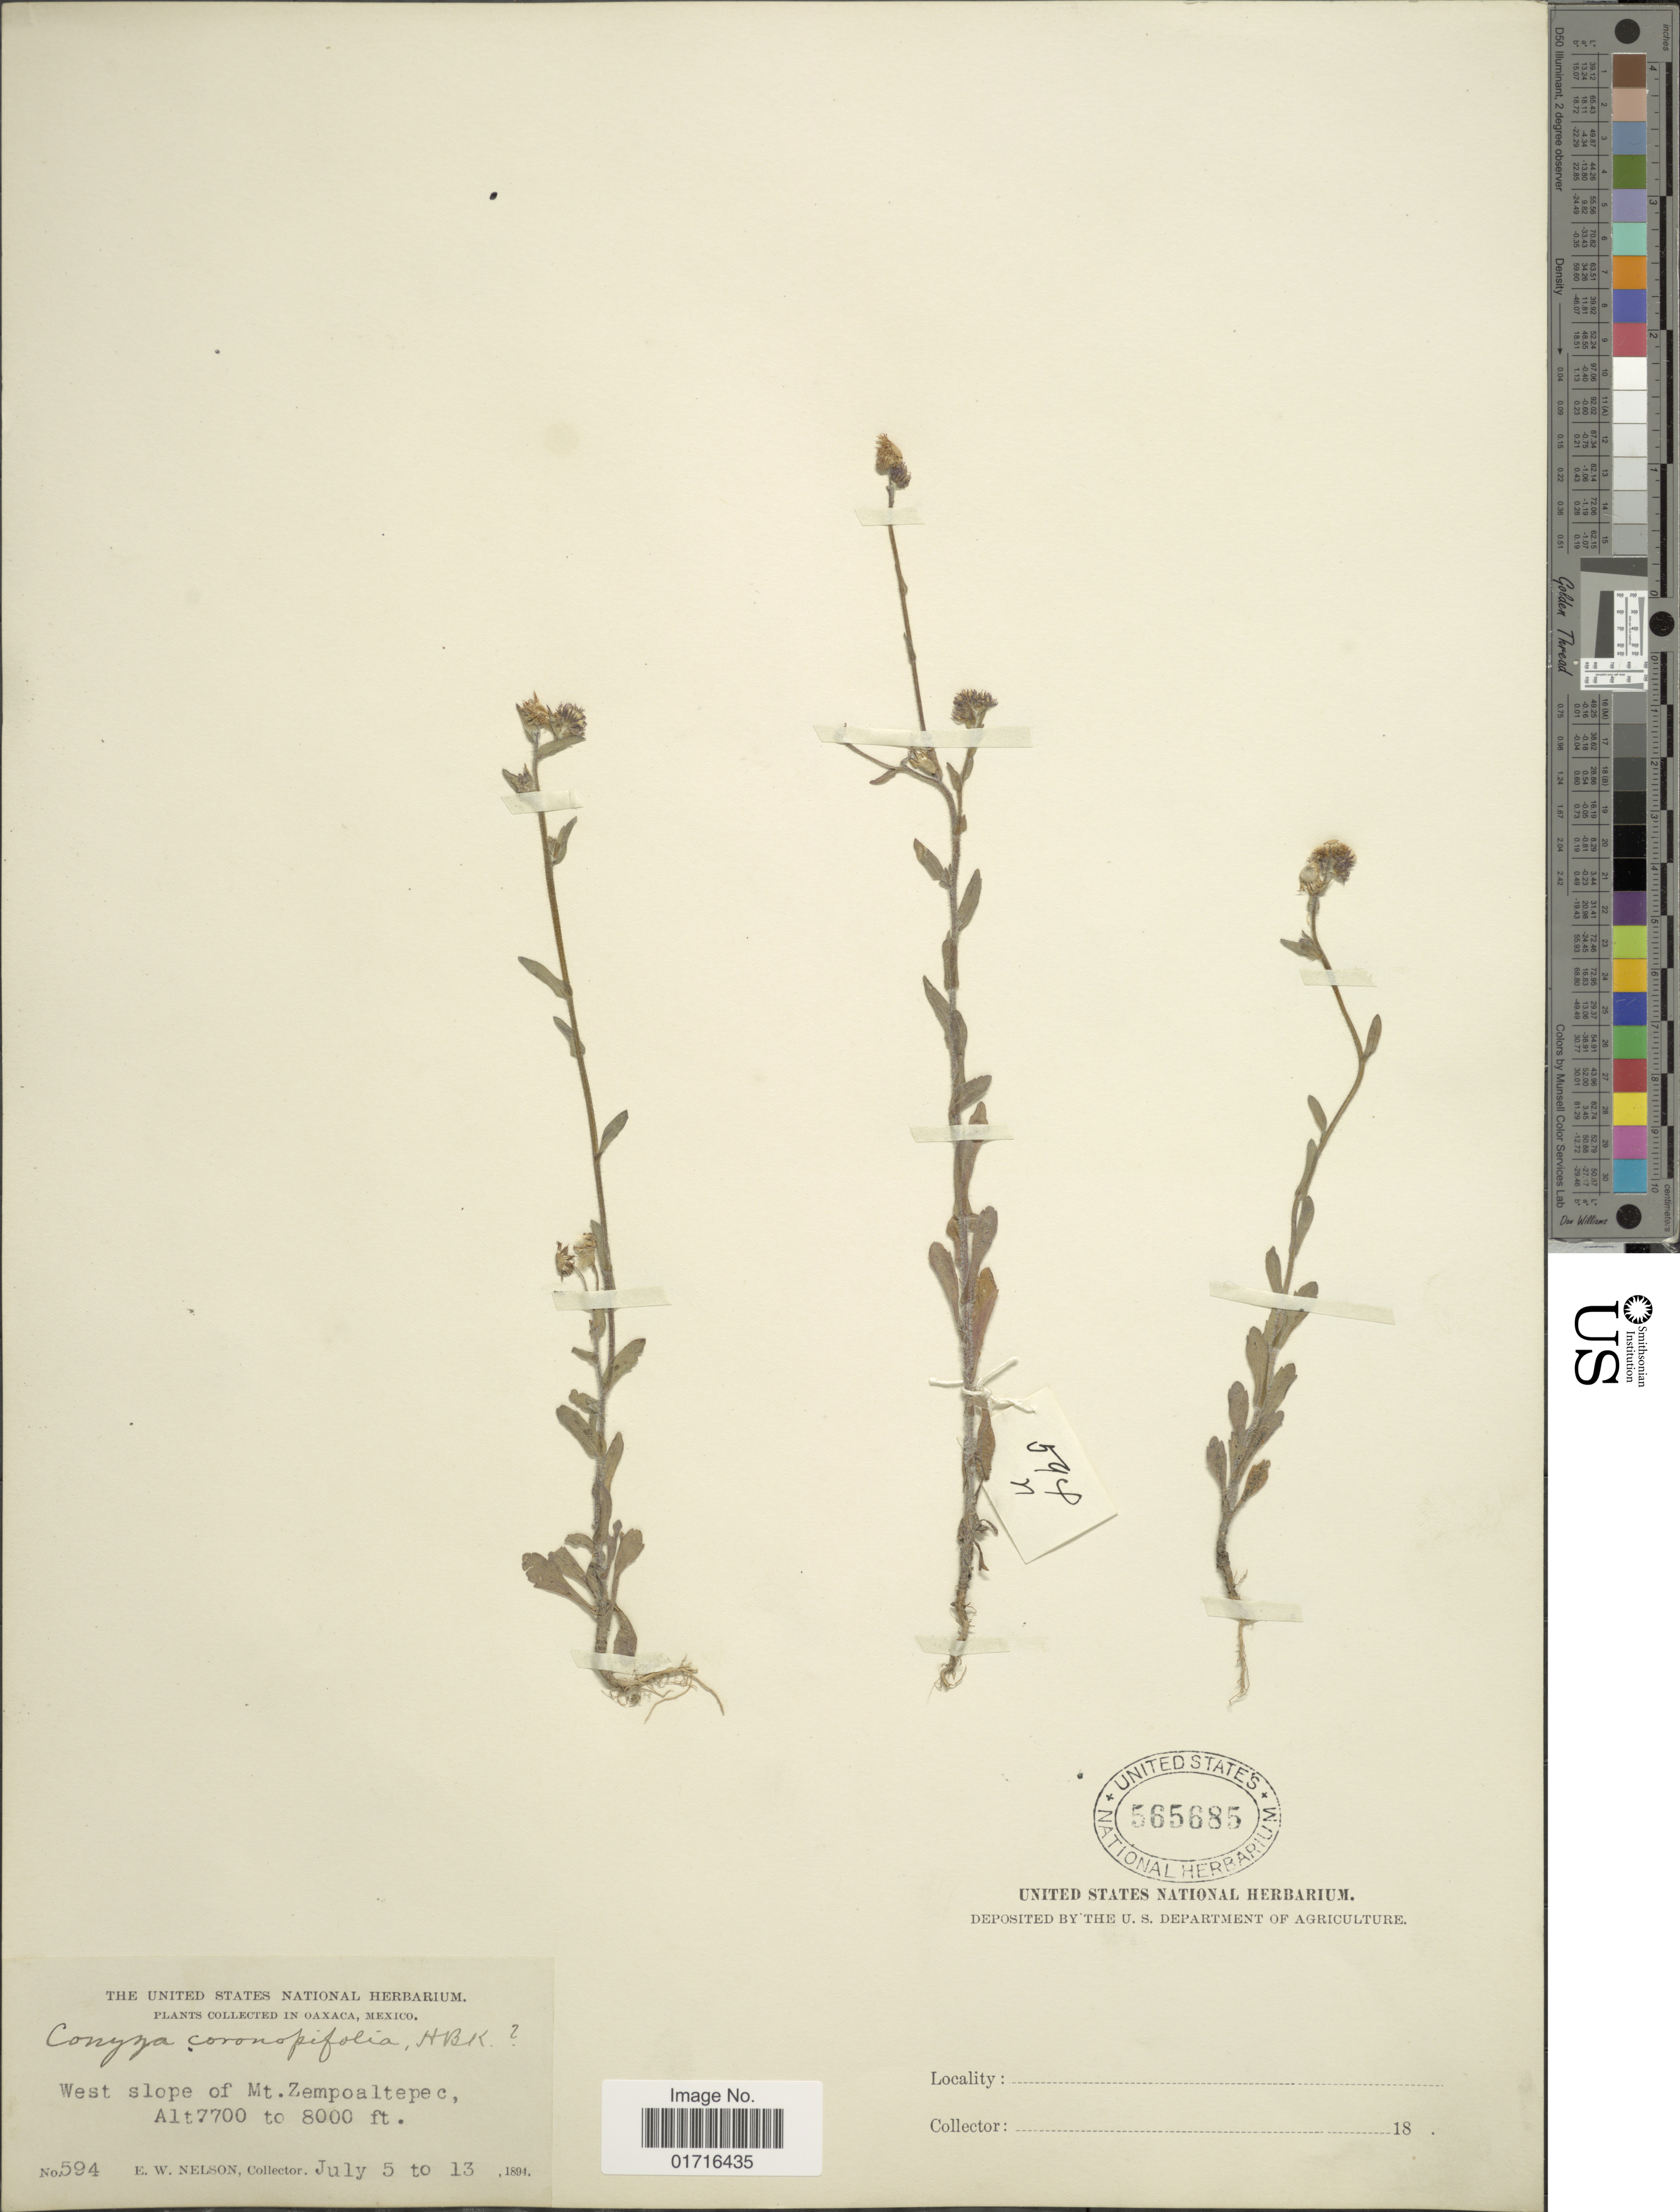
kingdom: Plantae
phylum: Tracheophyta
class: Magnoliopsida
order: Asterales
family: Asteraceae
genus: Conyza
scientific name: Conyza coronopifolia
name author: Kunth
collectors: E. W. Nelson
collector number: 594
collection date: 1894-07-05/1894-07-13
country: Mexico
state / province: Oaxaca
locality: West slope of Mt. Zempoaltepec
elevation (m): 2347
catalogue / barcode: US 565685